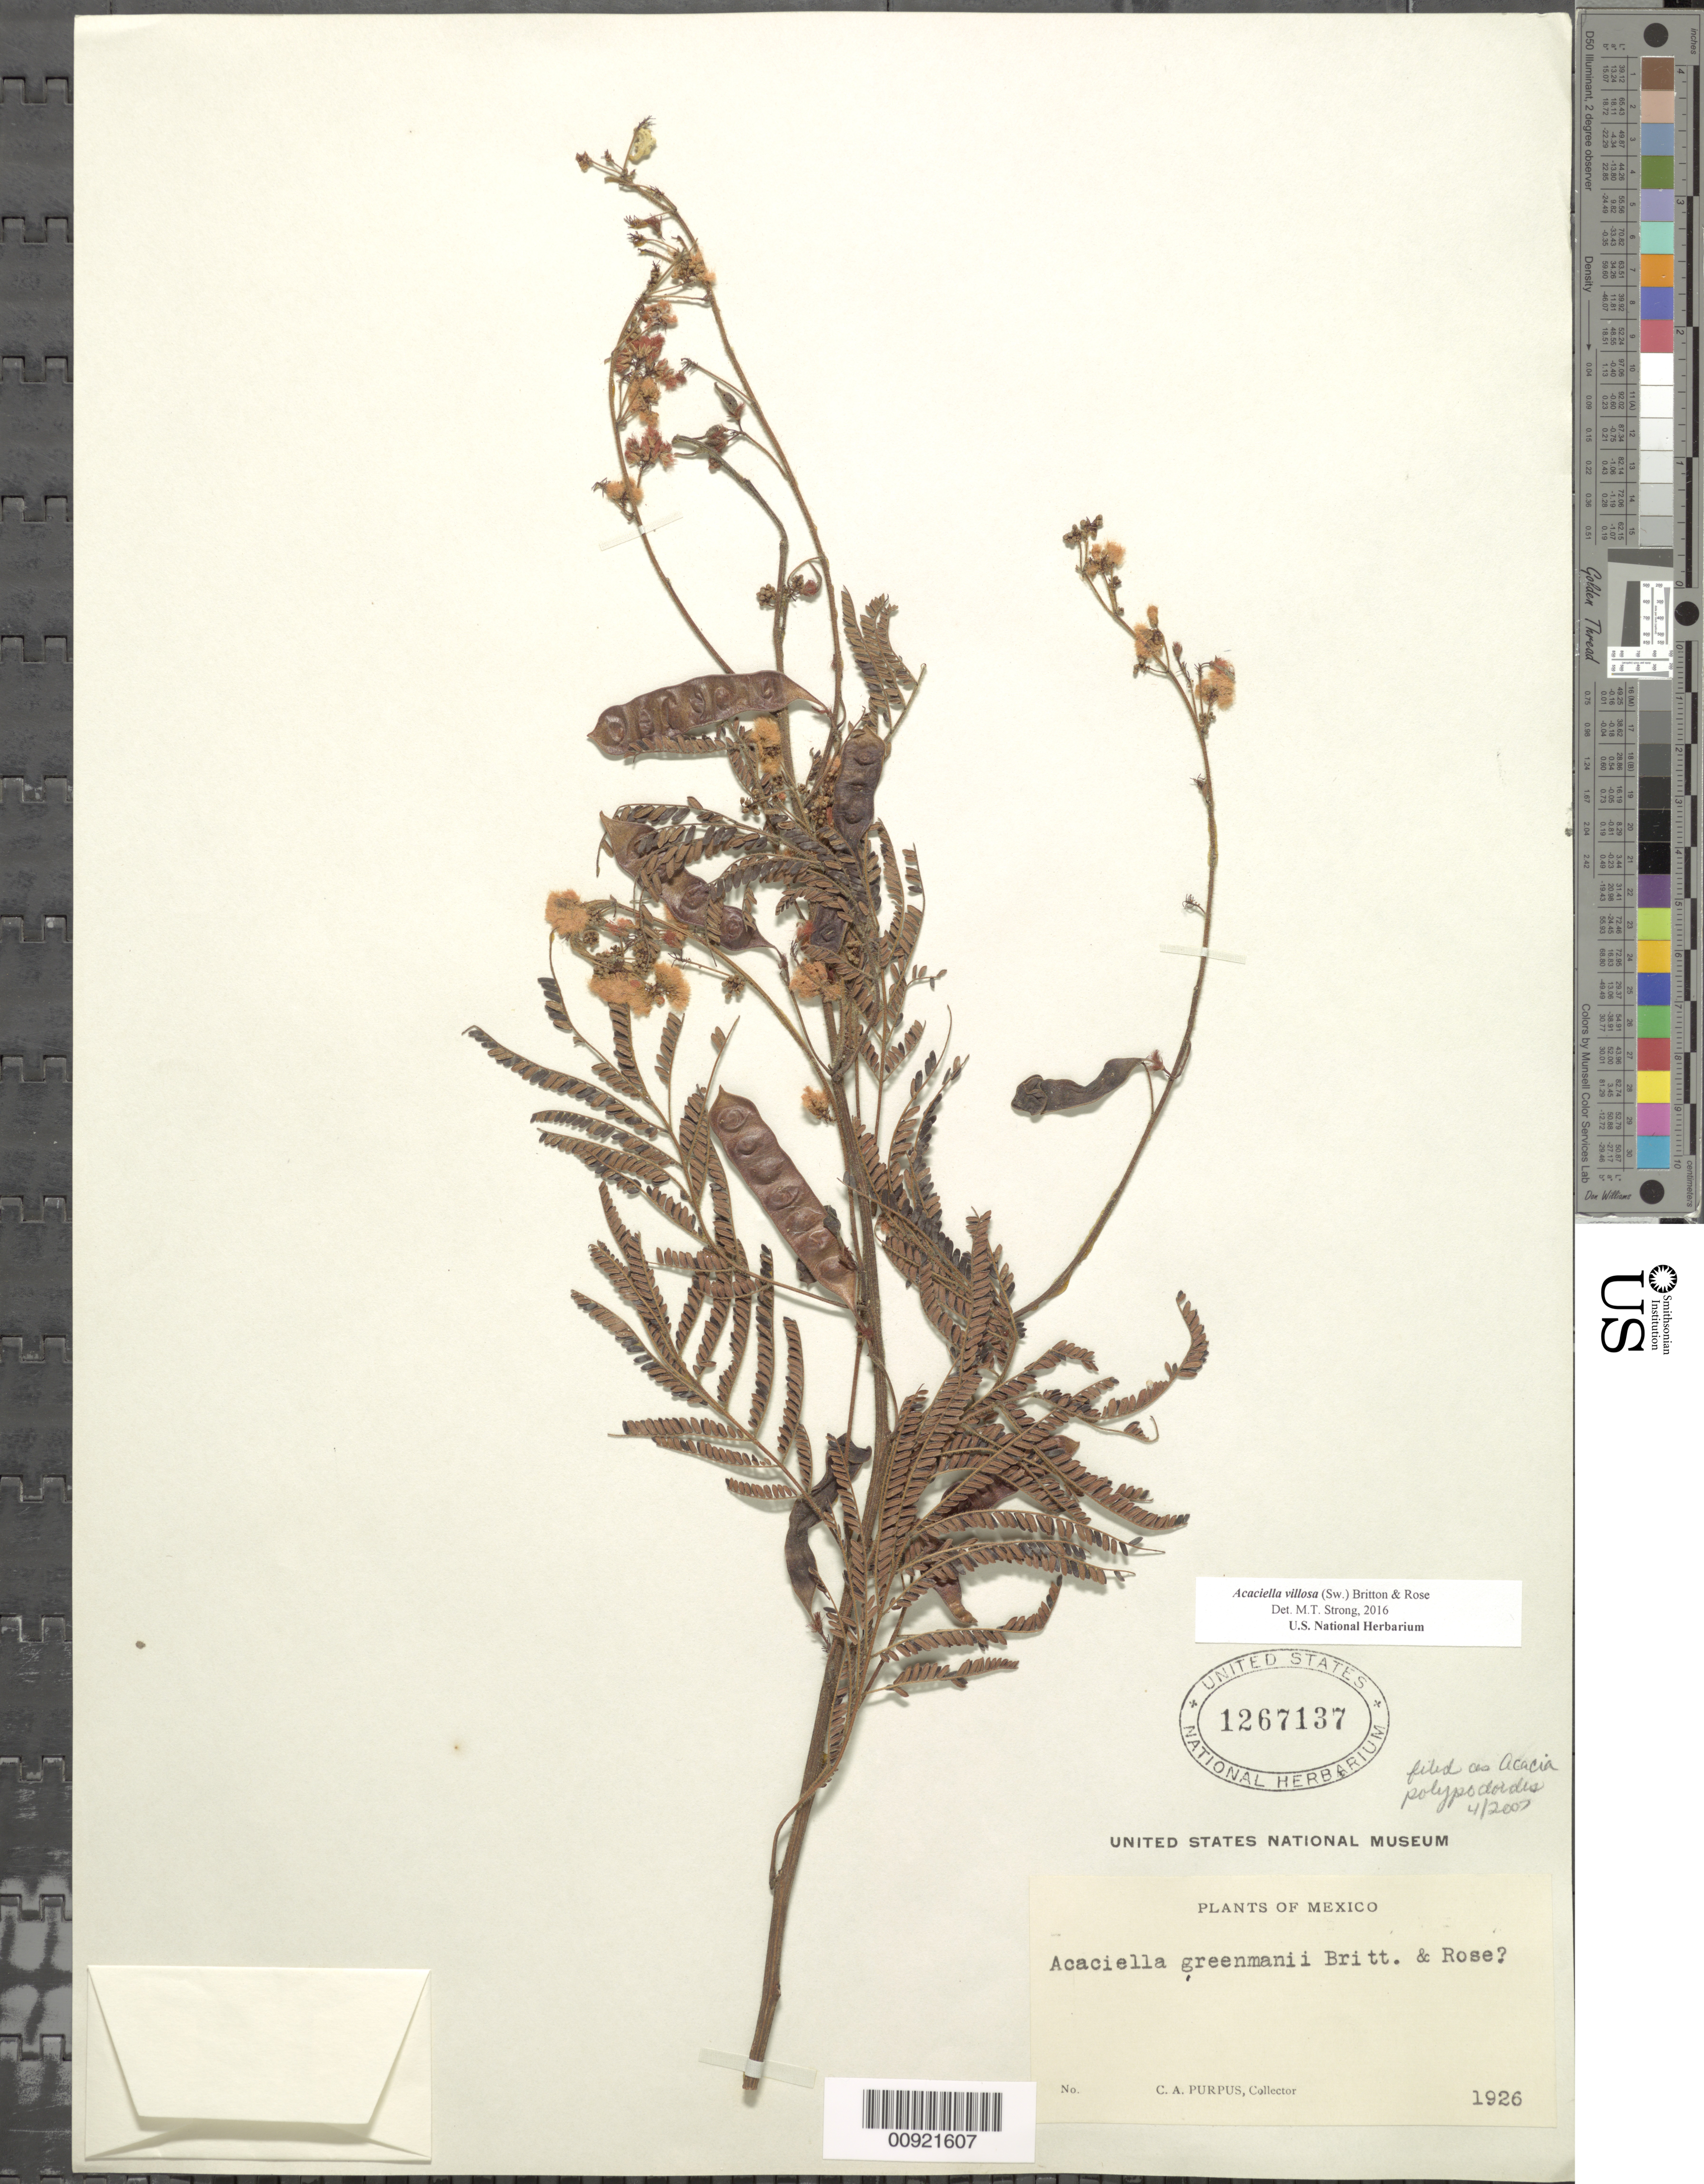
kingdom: Plantae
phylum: Tracheophyta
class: Magnoliopsida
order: Fabales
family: Fabaceae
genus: Acaciella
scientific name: Acaciella villosa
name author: (Sw.) Britton & Rose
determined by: Strong, M. T., (US), Smithsonian Institution - National Museum of Natural History (UNITED STATES)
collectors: C. A. Purpus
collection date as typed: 1926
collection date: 1926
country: Mexico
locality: Mexico.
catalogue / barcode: US 1267137